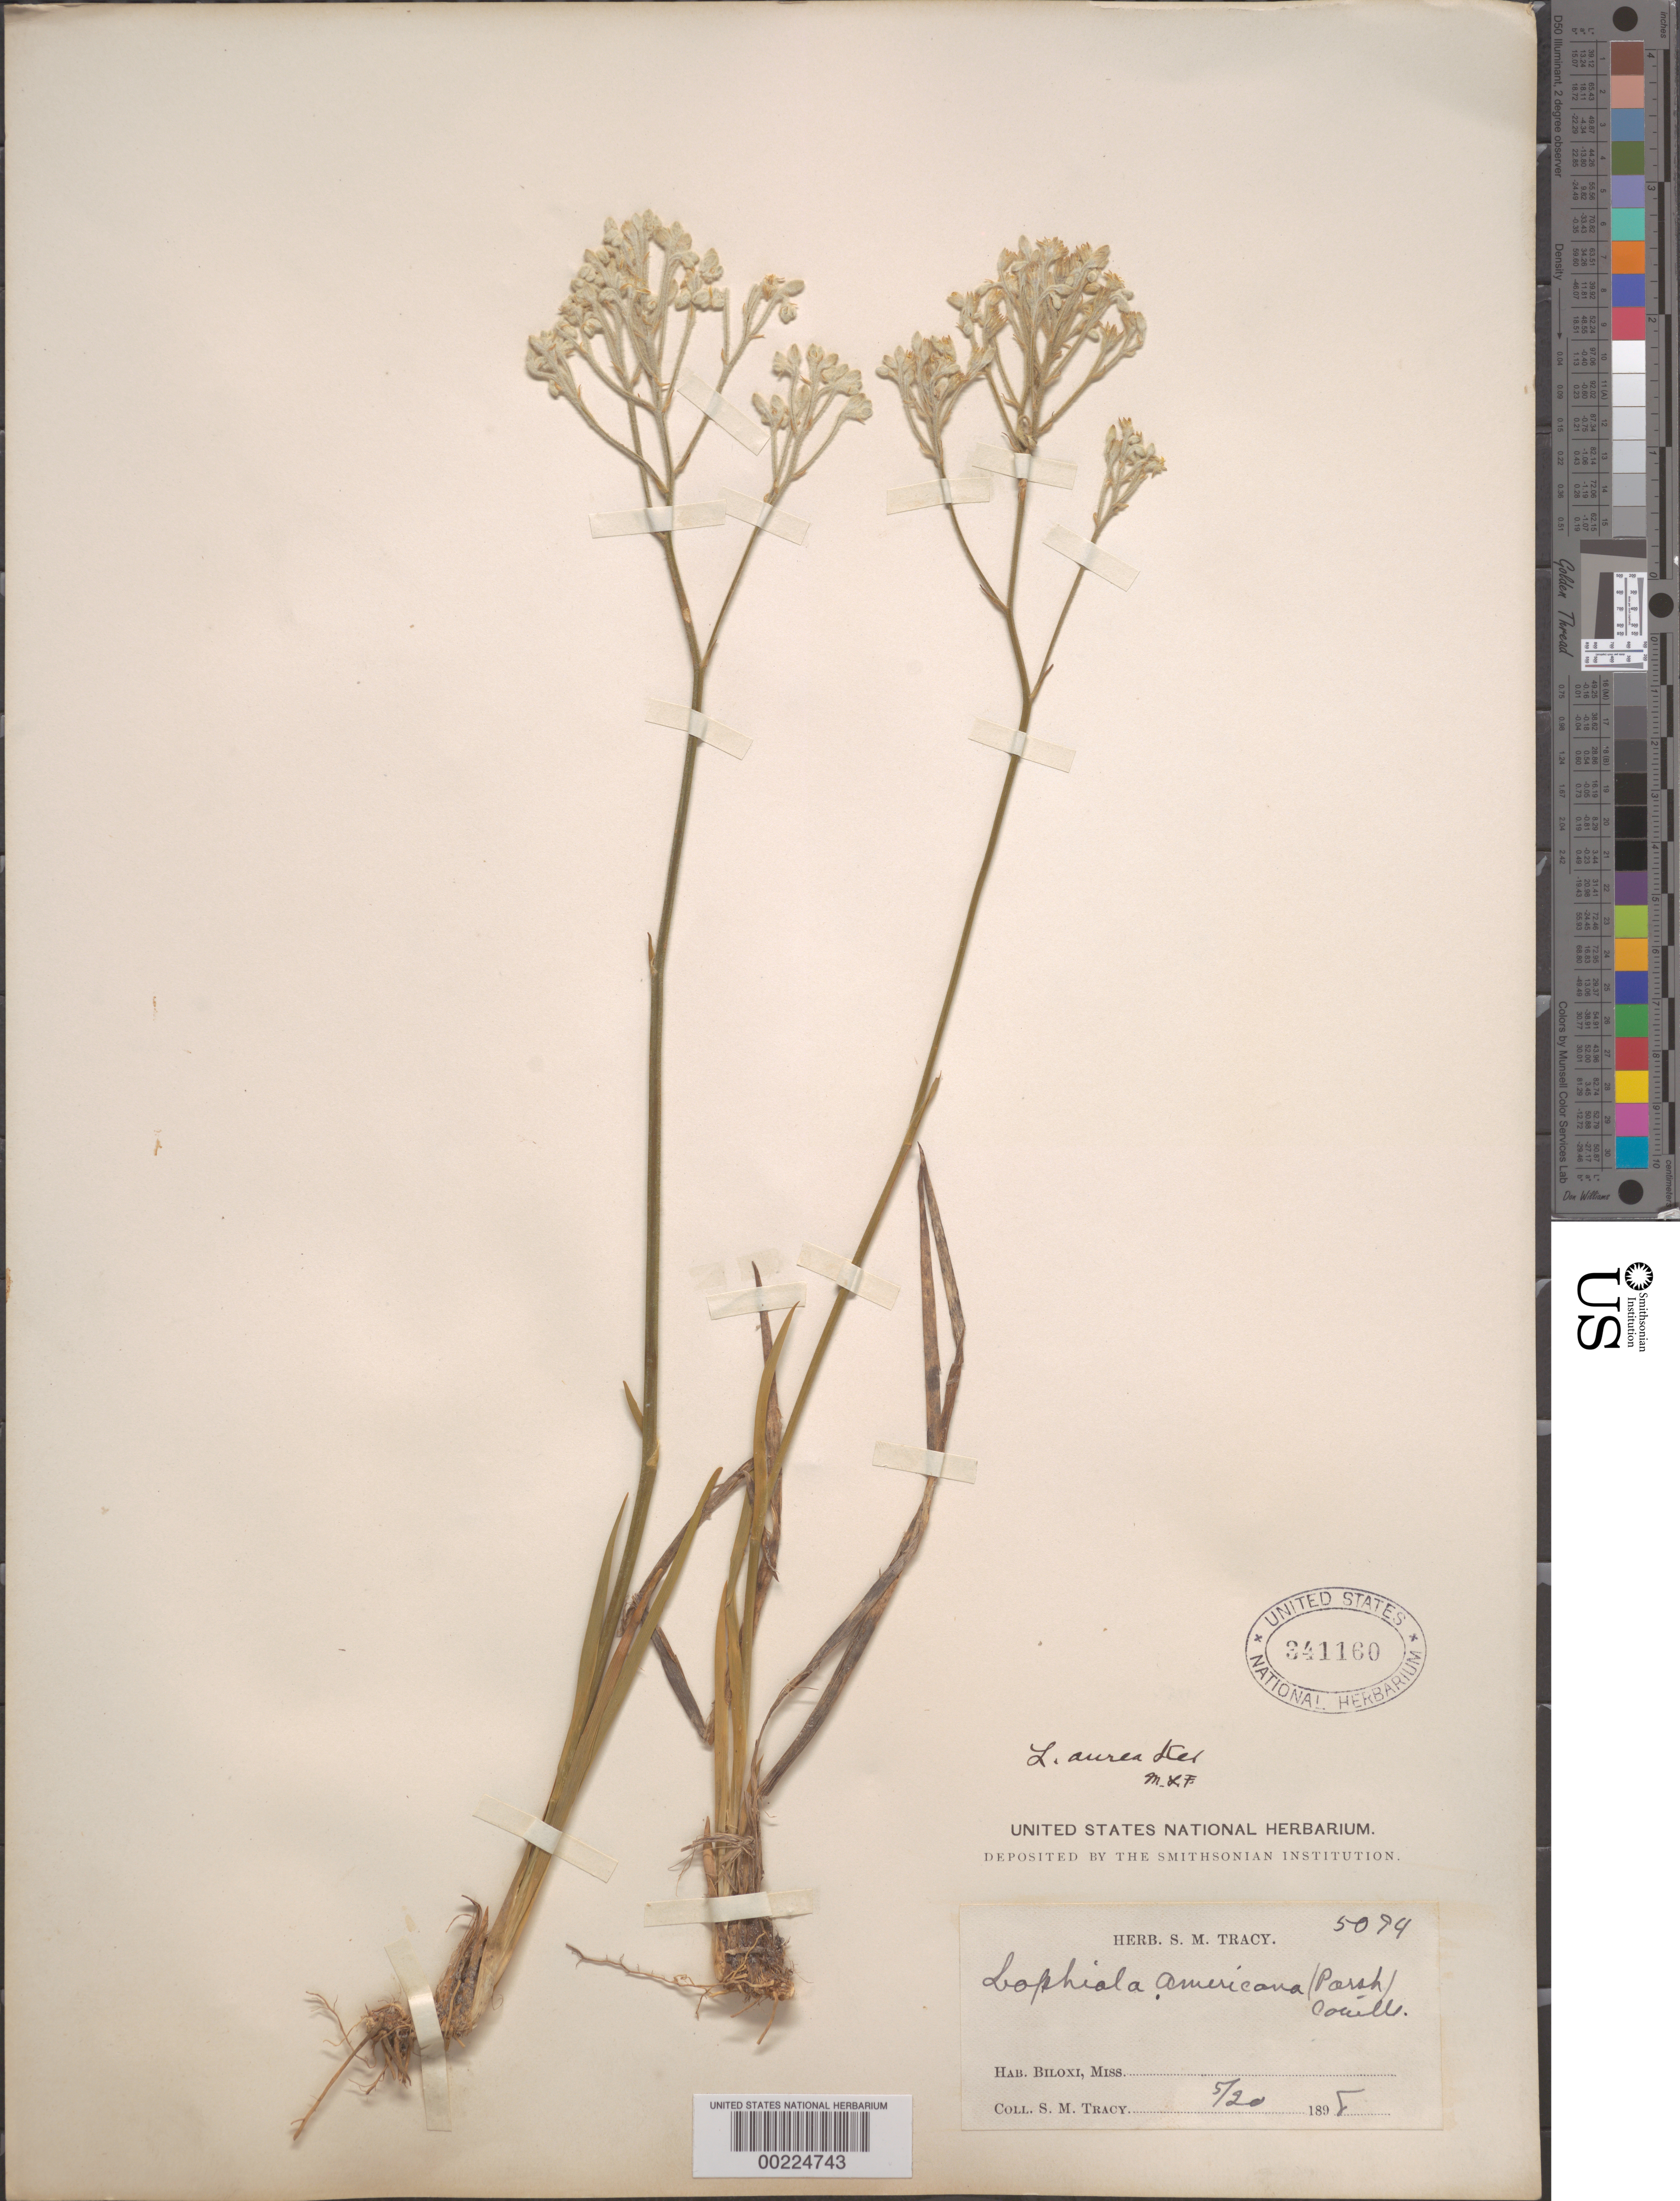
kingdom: Plantae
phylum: Tracheophyta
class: Liliopsida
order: Dioscoreales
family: Nartheciaceae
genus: Lophiola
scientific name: Lophiola aurea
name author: Ker Gawl.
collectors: S. M. Tracy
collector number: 5094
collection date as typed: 20 May 1898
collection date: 1898-05-20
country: United States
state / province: Mississippi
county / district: Harrison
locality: Biloxi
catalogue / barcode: US 341160